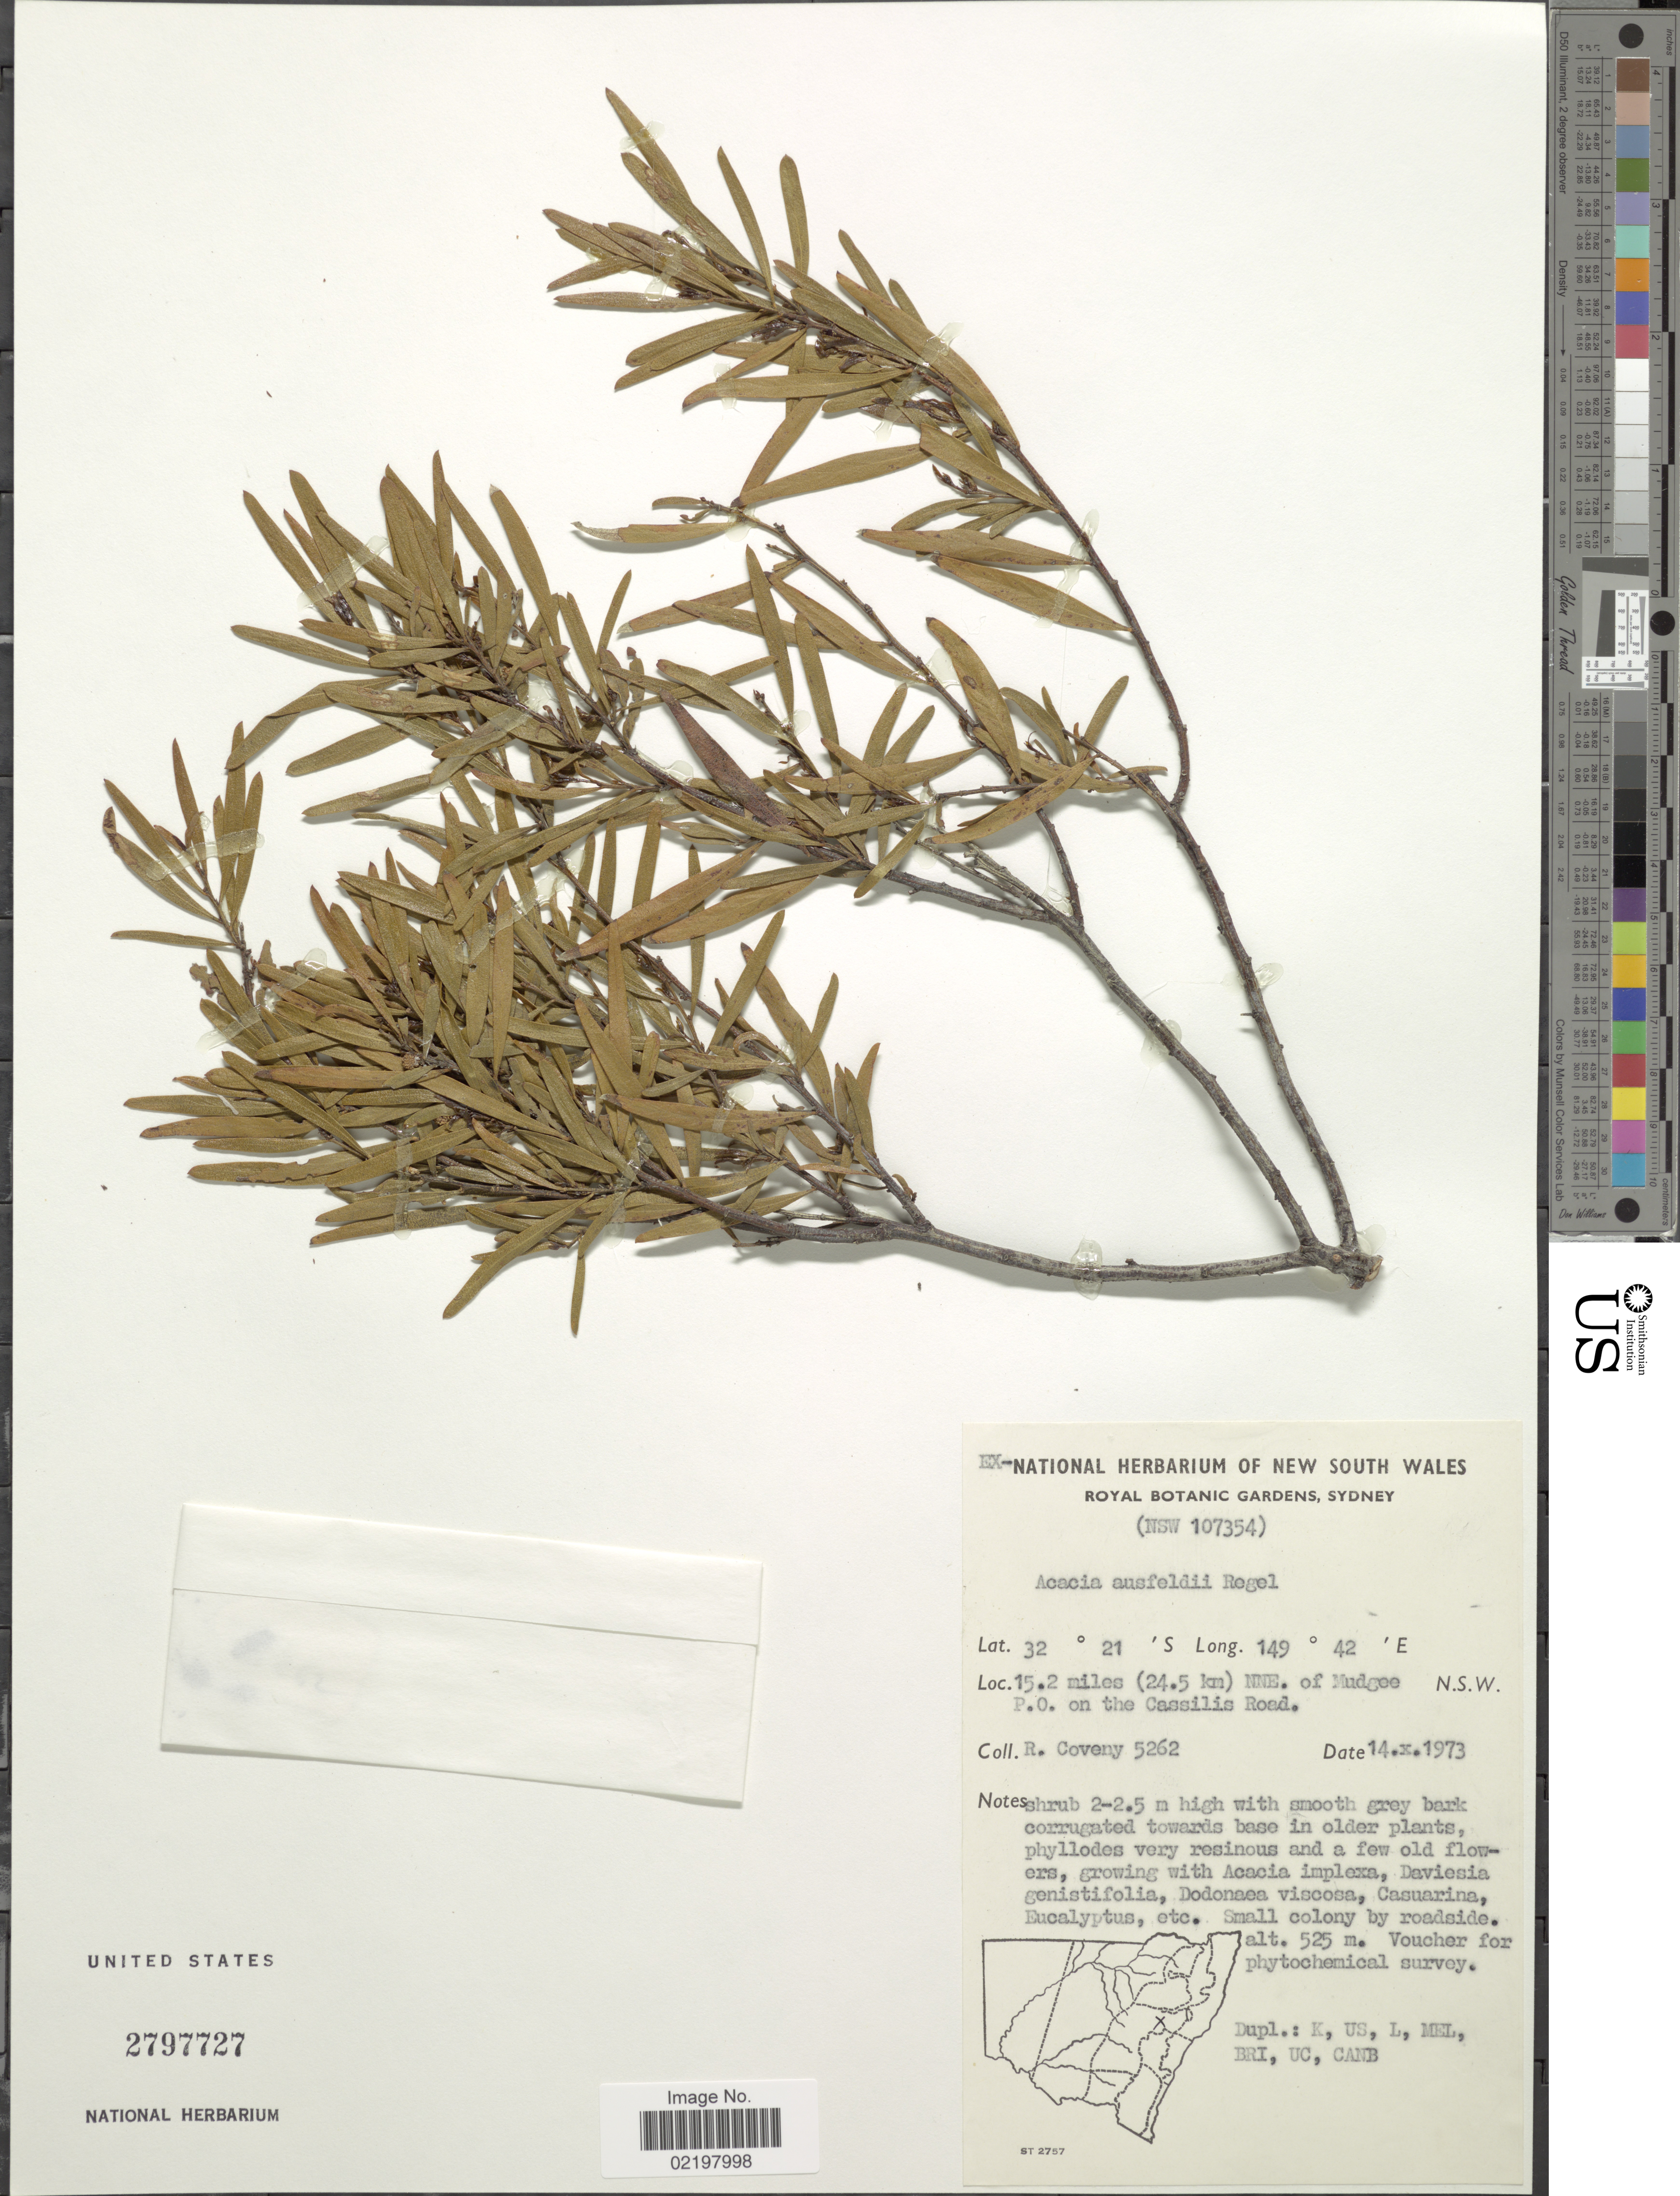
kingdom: Plantae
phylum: Tracheophyta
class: Magnoliopsida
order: Fabales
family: Fabaceae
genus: Acacia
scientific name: Acacia ausfeldii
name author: Regel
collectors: R. Coveny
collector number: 5262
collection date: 1973-10-14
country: Australia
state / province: New South Wales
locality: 15.2 miles (24.5km) NNE. of Mudgee P.O. on the Cassilis Road, N.S.W.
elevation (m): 525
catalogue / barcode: US 2797727